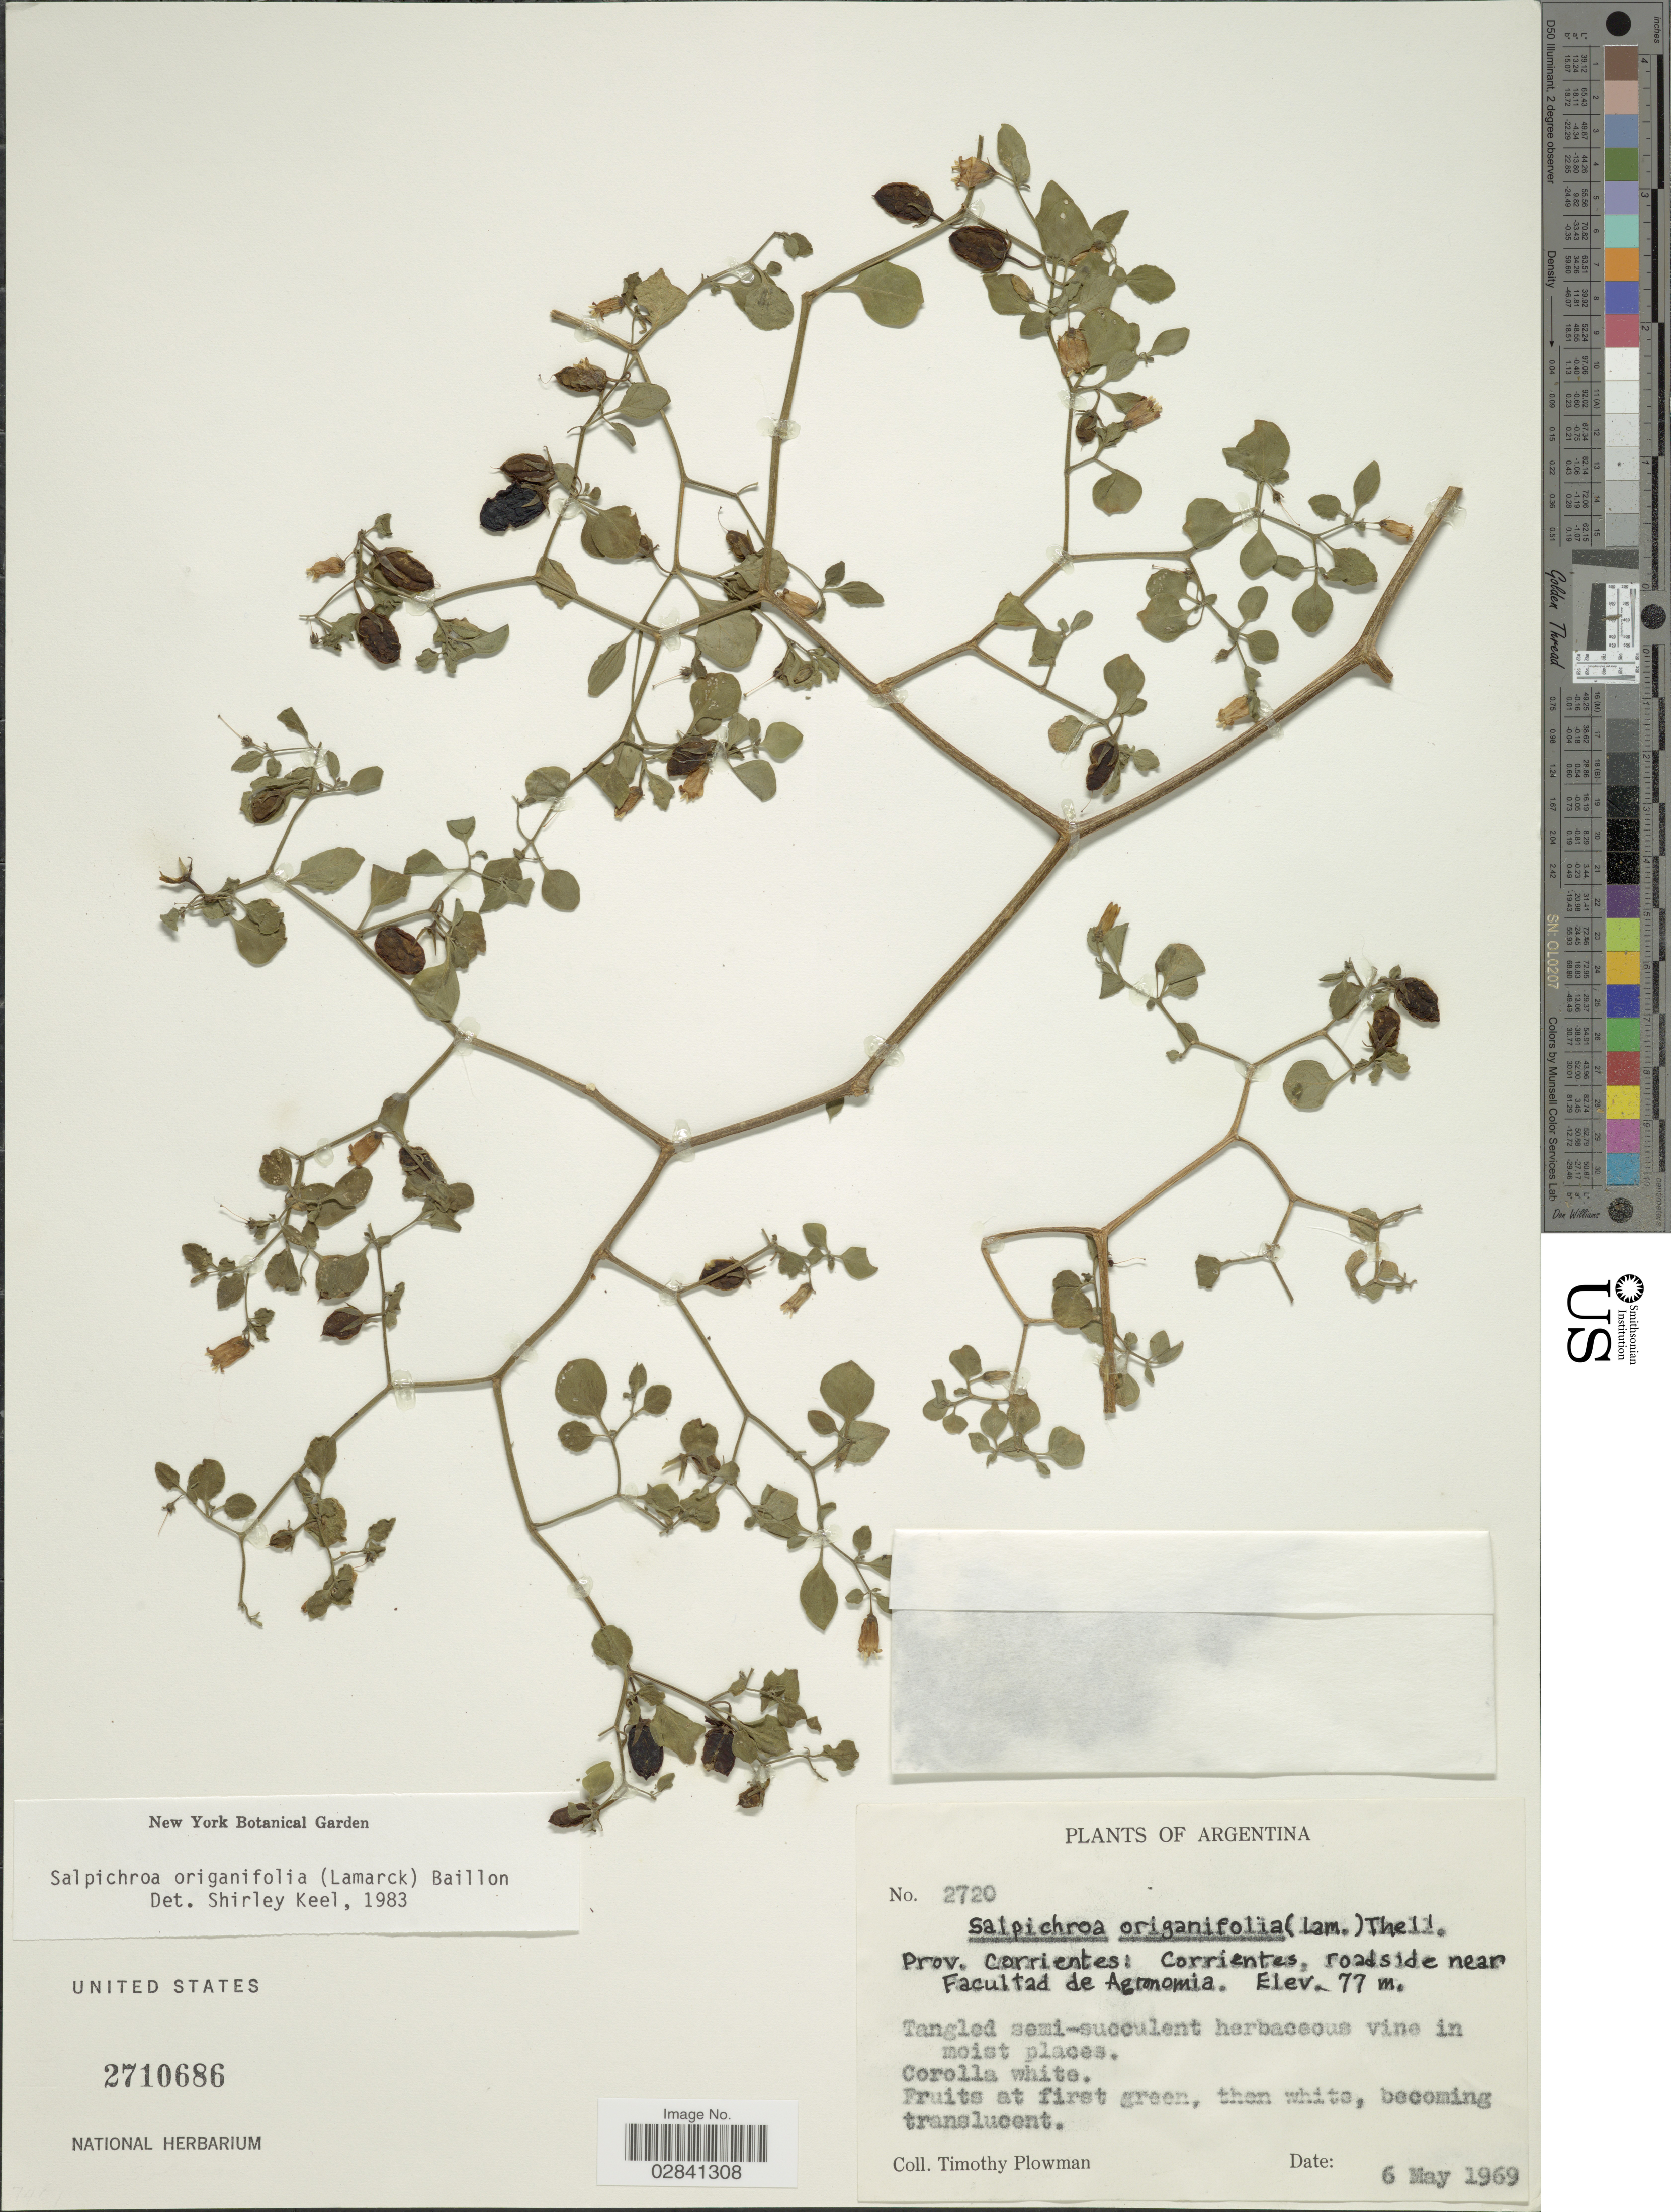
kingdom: Plantae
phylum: Tracheophyta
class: Magnoliopsida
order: Solanales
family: Solanaceae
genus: Salpichroa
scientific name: Salpichroa origanifolia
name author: (Lam.) Baill.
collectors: T. Plowman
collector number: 2720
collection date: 1969-05-06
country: Argentina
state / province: Corrientes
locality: Corrientes, roadside near Facultad de Agronomia.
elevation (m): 77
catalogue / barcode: US 2710686